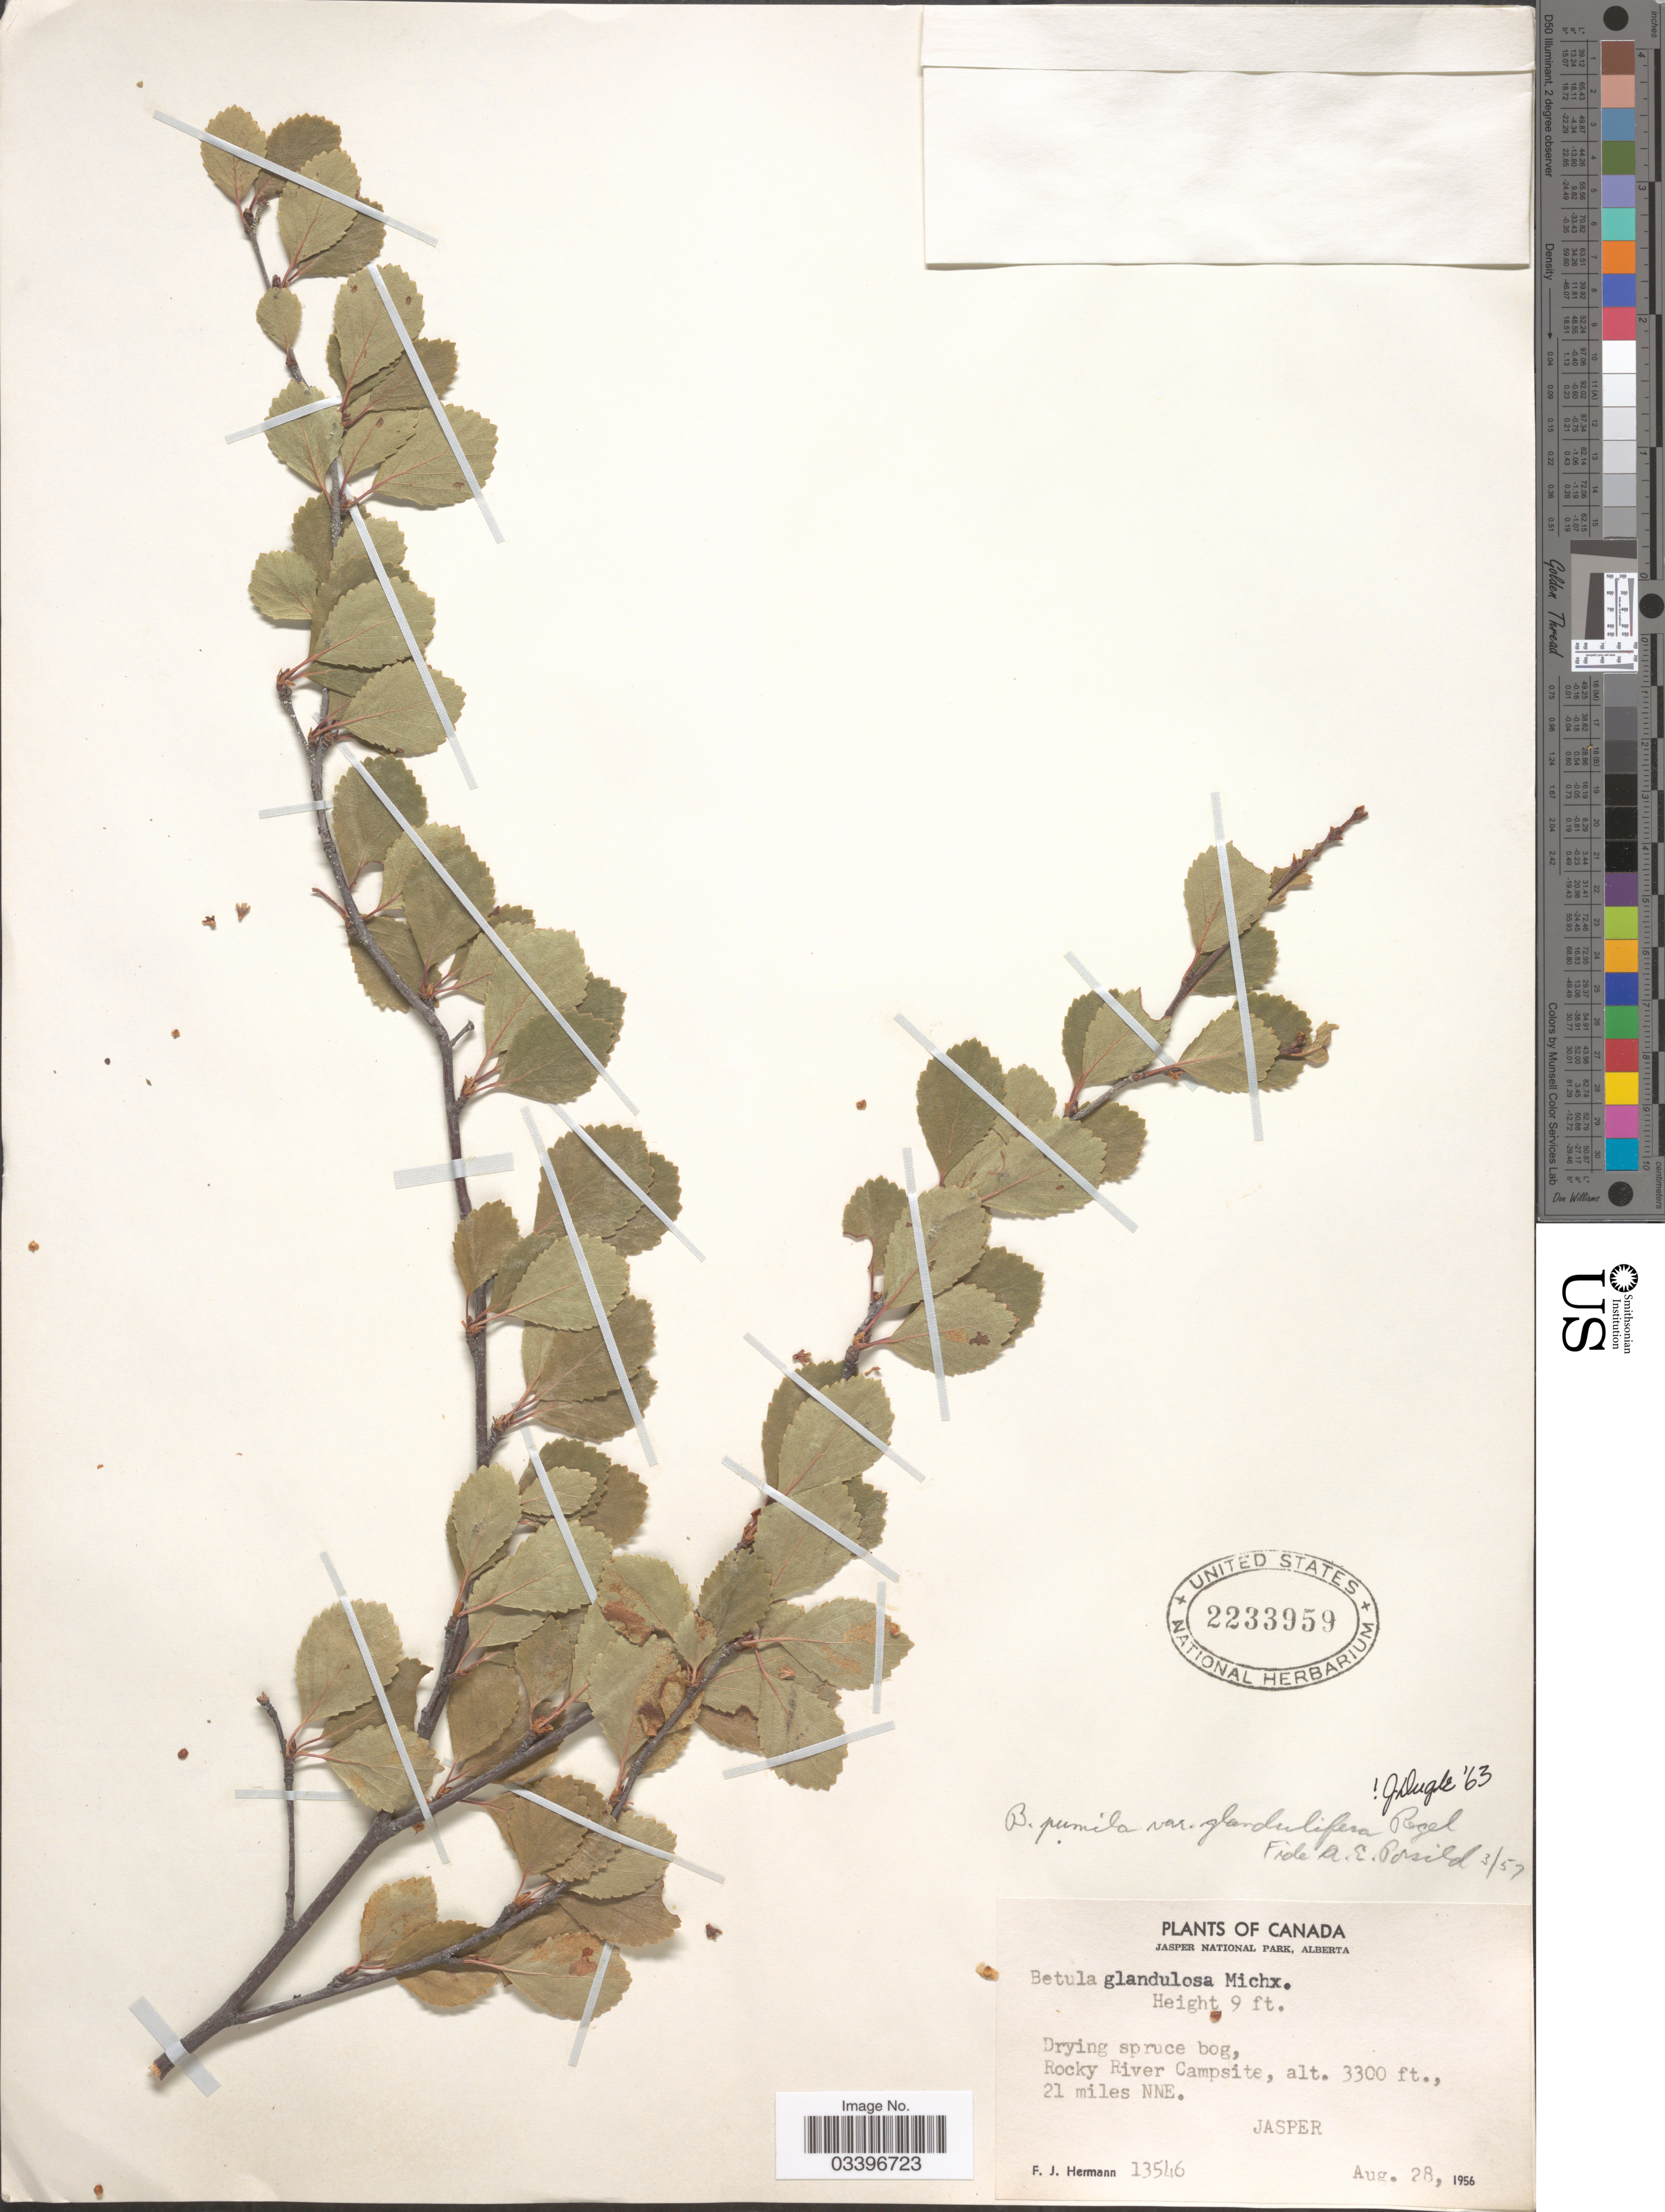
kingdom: Plantae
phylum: Tracheophyta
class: Magnoliopsida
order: Fagales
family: Betulaceae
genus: Betula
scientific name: Betula pumila var. glandulifera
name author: Regel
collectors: F. J. Hermann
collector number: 13546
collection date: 1956-08-28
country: Canada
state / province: Alberta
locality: Jasper National Park. Rocky River Campsite, 21 miles NNE. Jasper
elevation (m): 1006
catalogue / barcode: US 2233959